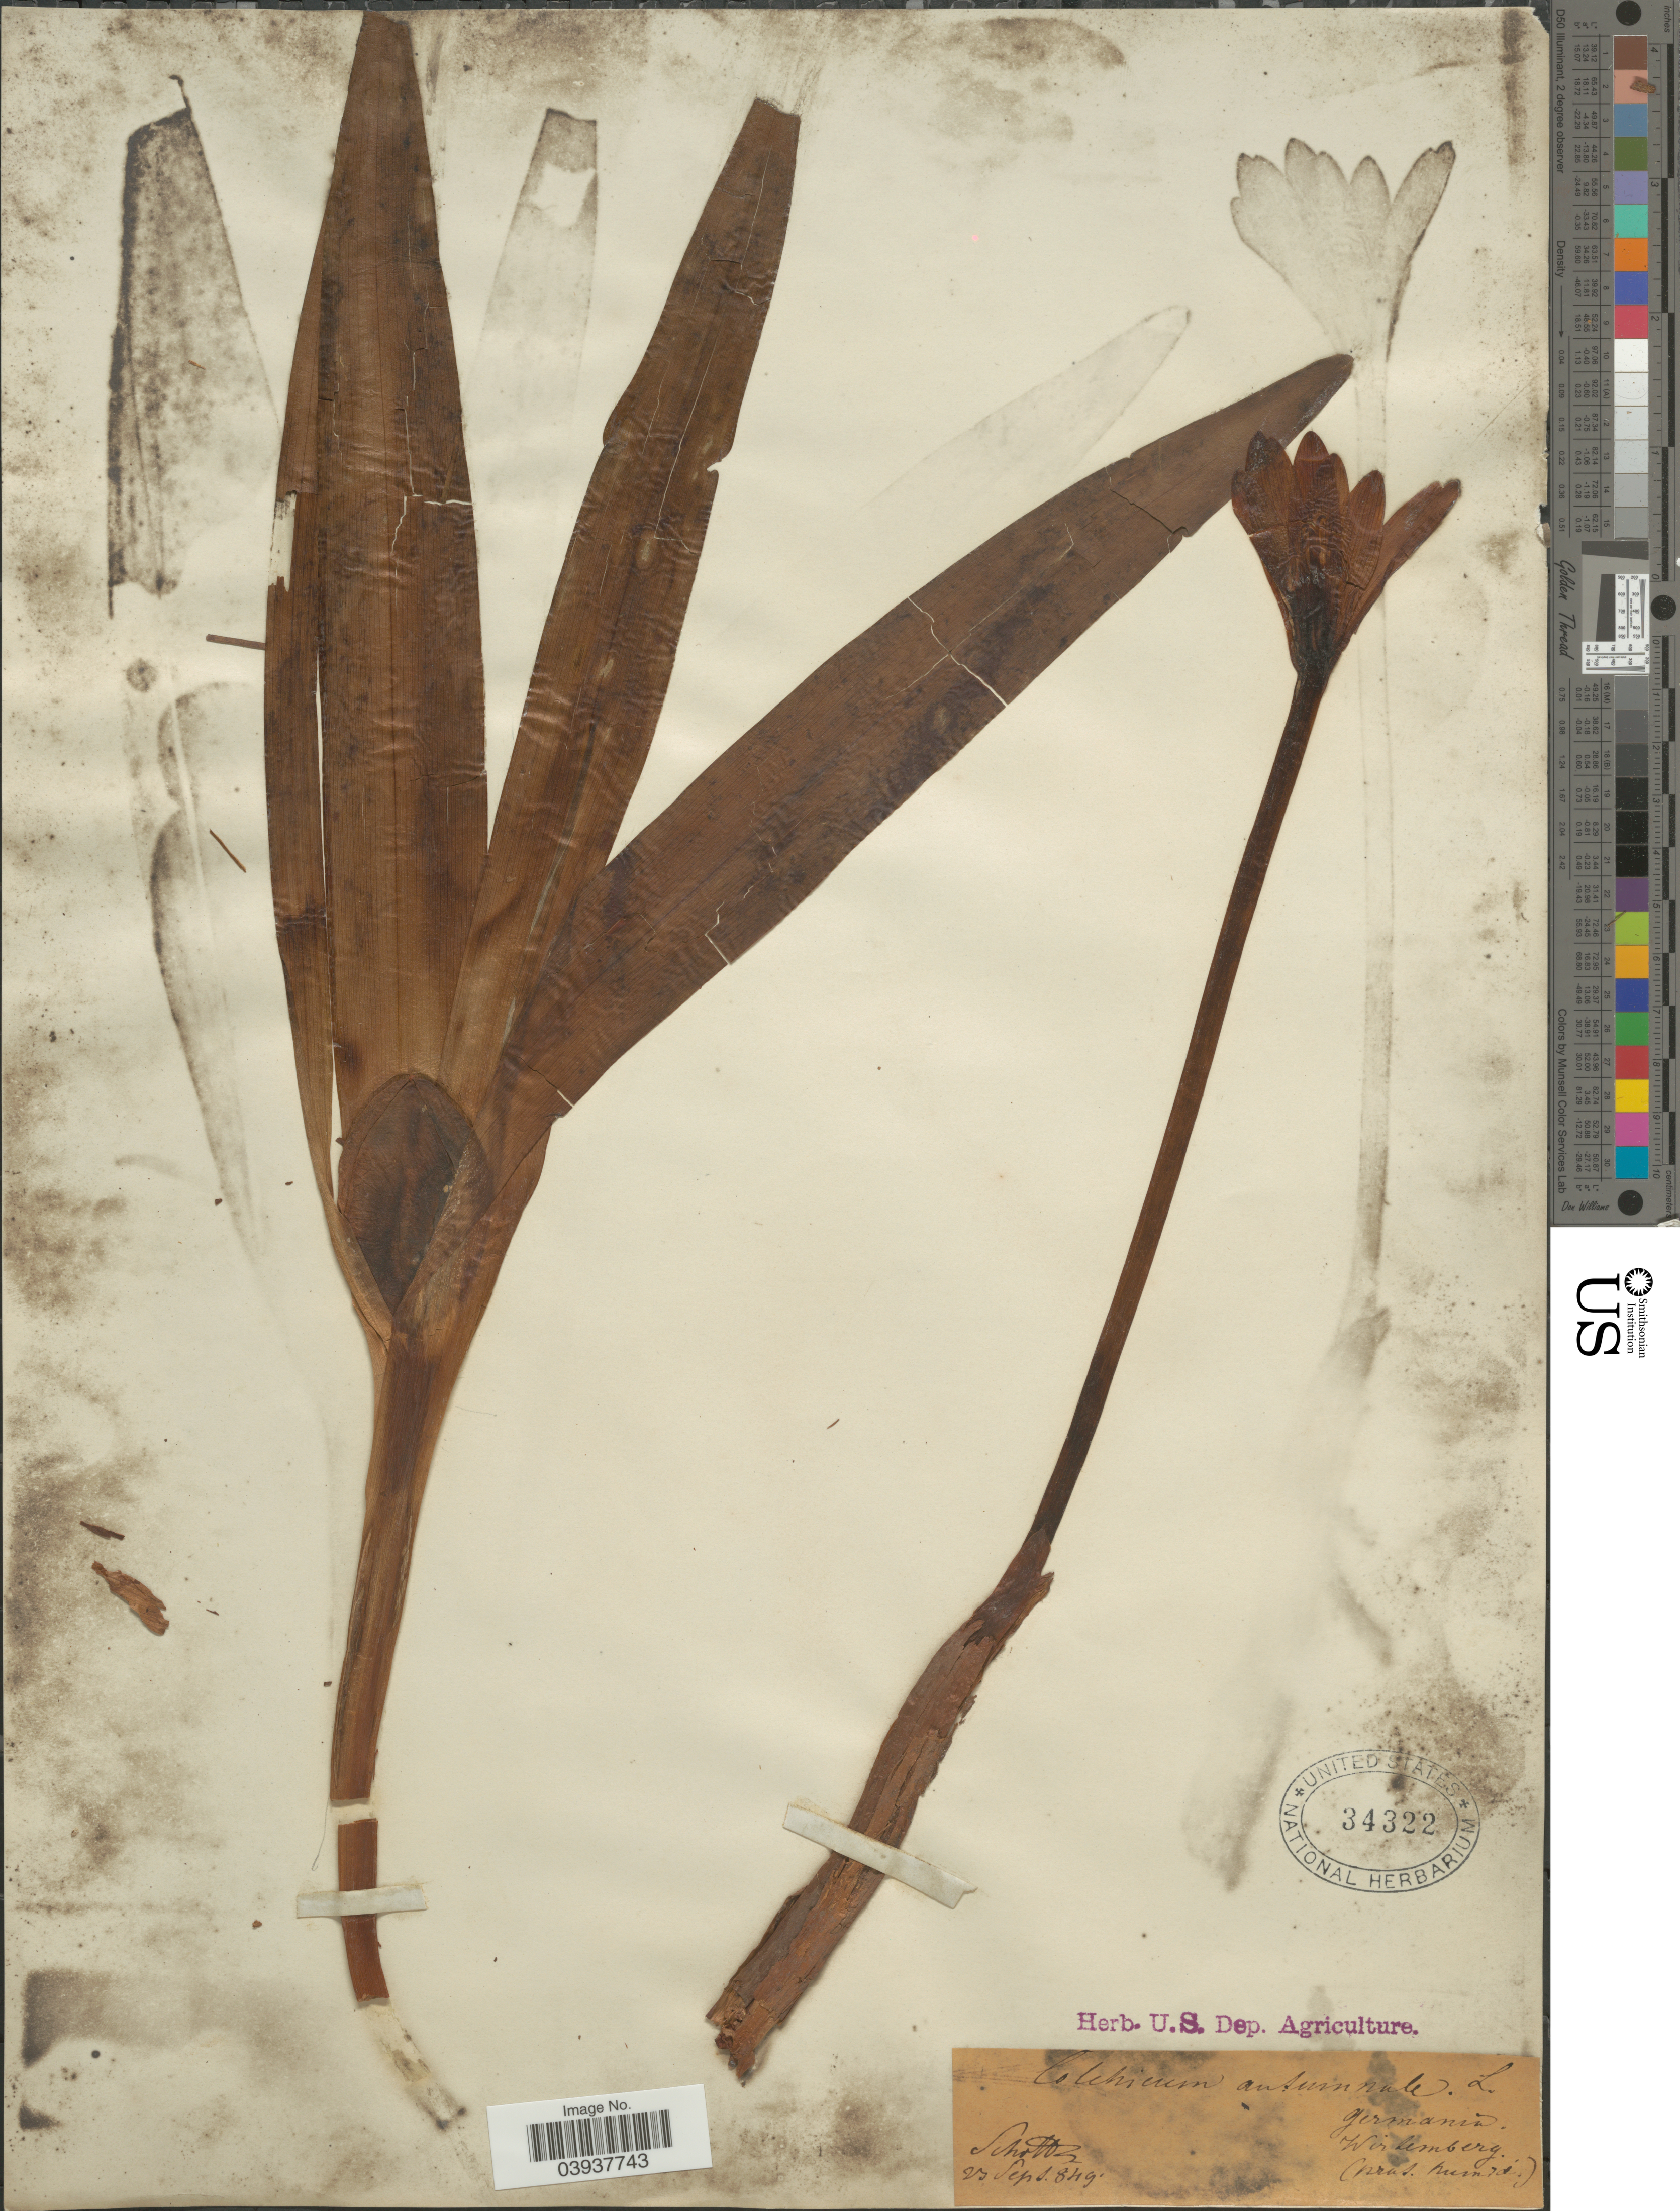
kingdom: Plantae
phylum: Tracheophyta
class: Liliopsida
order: Liliales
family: Colchicaceae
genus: Colchicum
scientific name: Colchicum autumnale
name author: L.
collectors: Schott, --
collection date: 1849-09-23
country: Germany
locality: Germania, Wirtemberg.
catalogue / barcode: US 34322